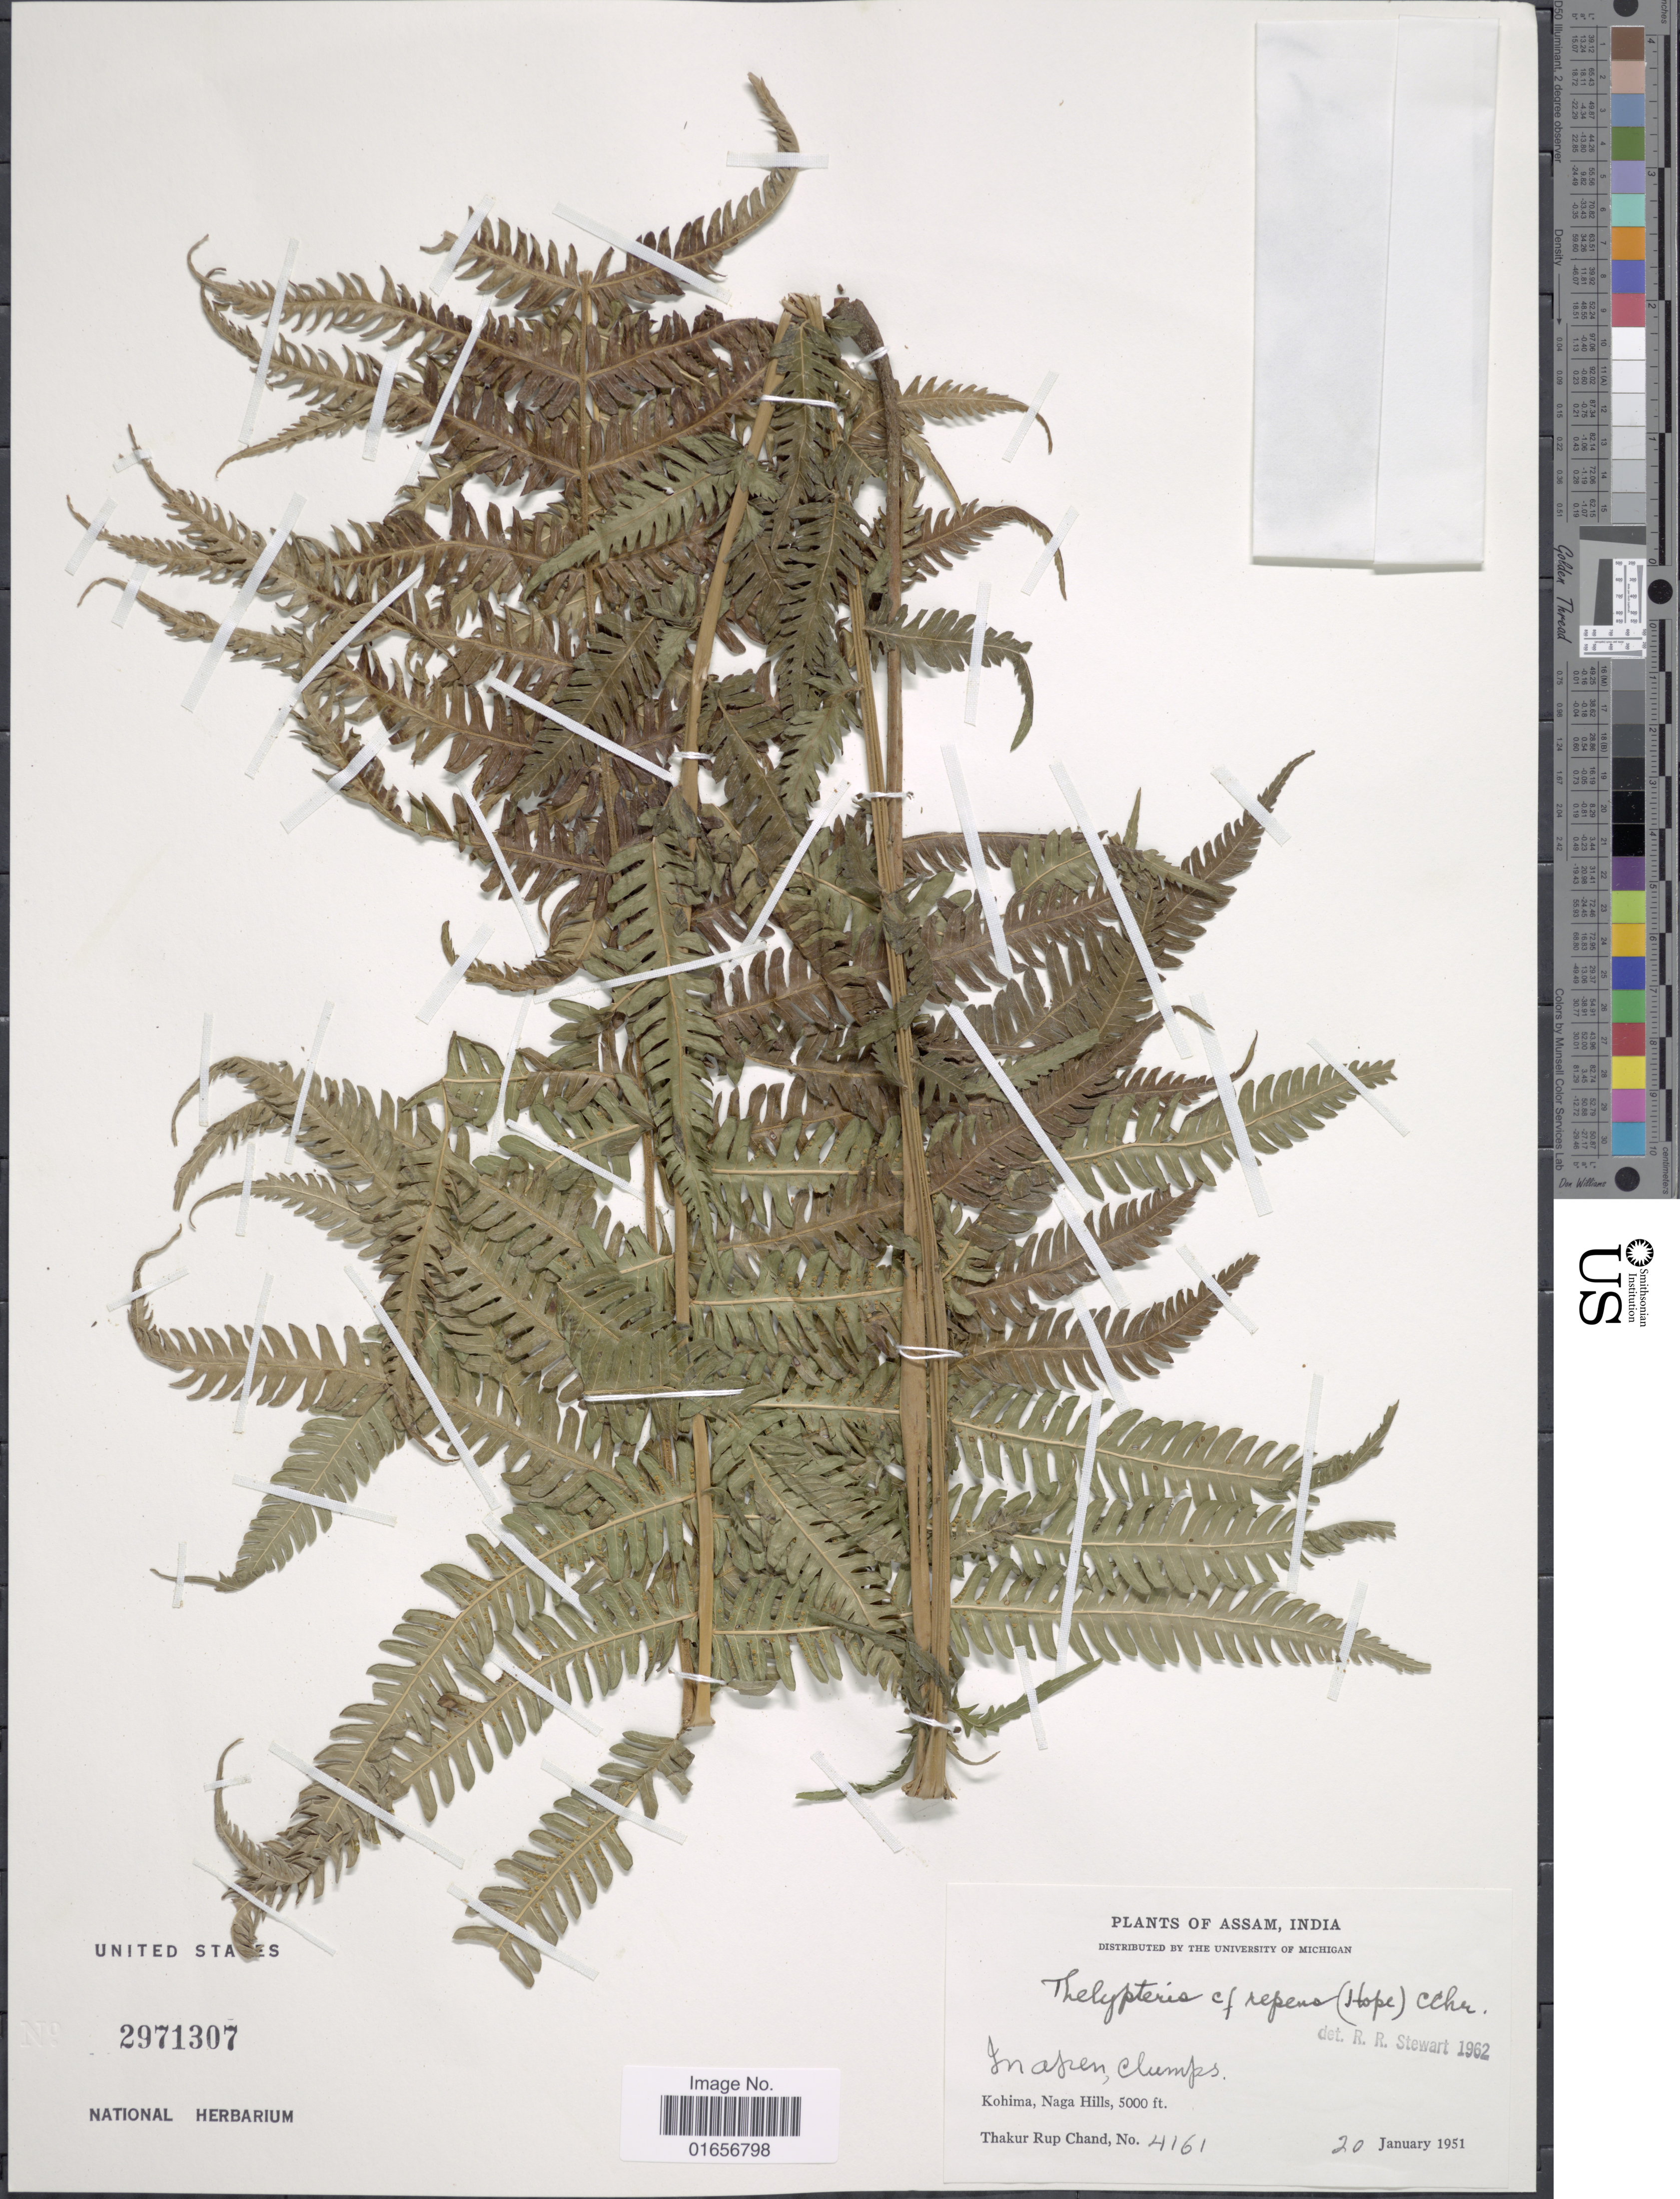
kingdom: Plantae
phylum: Tracheophyta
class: Polypodiopsida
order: Polypodiales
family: Thelypteridaceae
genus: Pseudocyclosorus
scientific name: Pseudocyclosorus repens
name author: (C. Hope) Ching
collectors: T. R. Chand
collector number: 4161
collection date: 1951-01-20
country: India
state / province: Nagaland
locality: Kohima, Naga Hills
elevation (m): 1524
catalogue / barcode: US 2971307